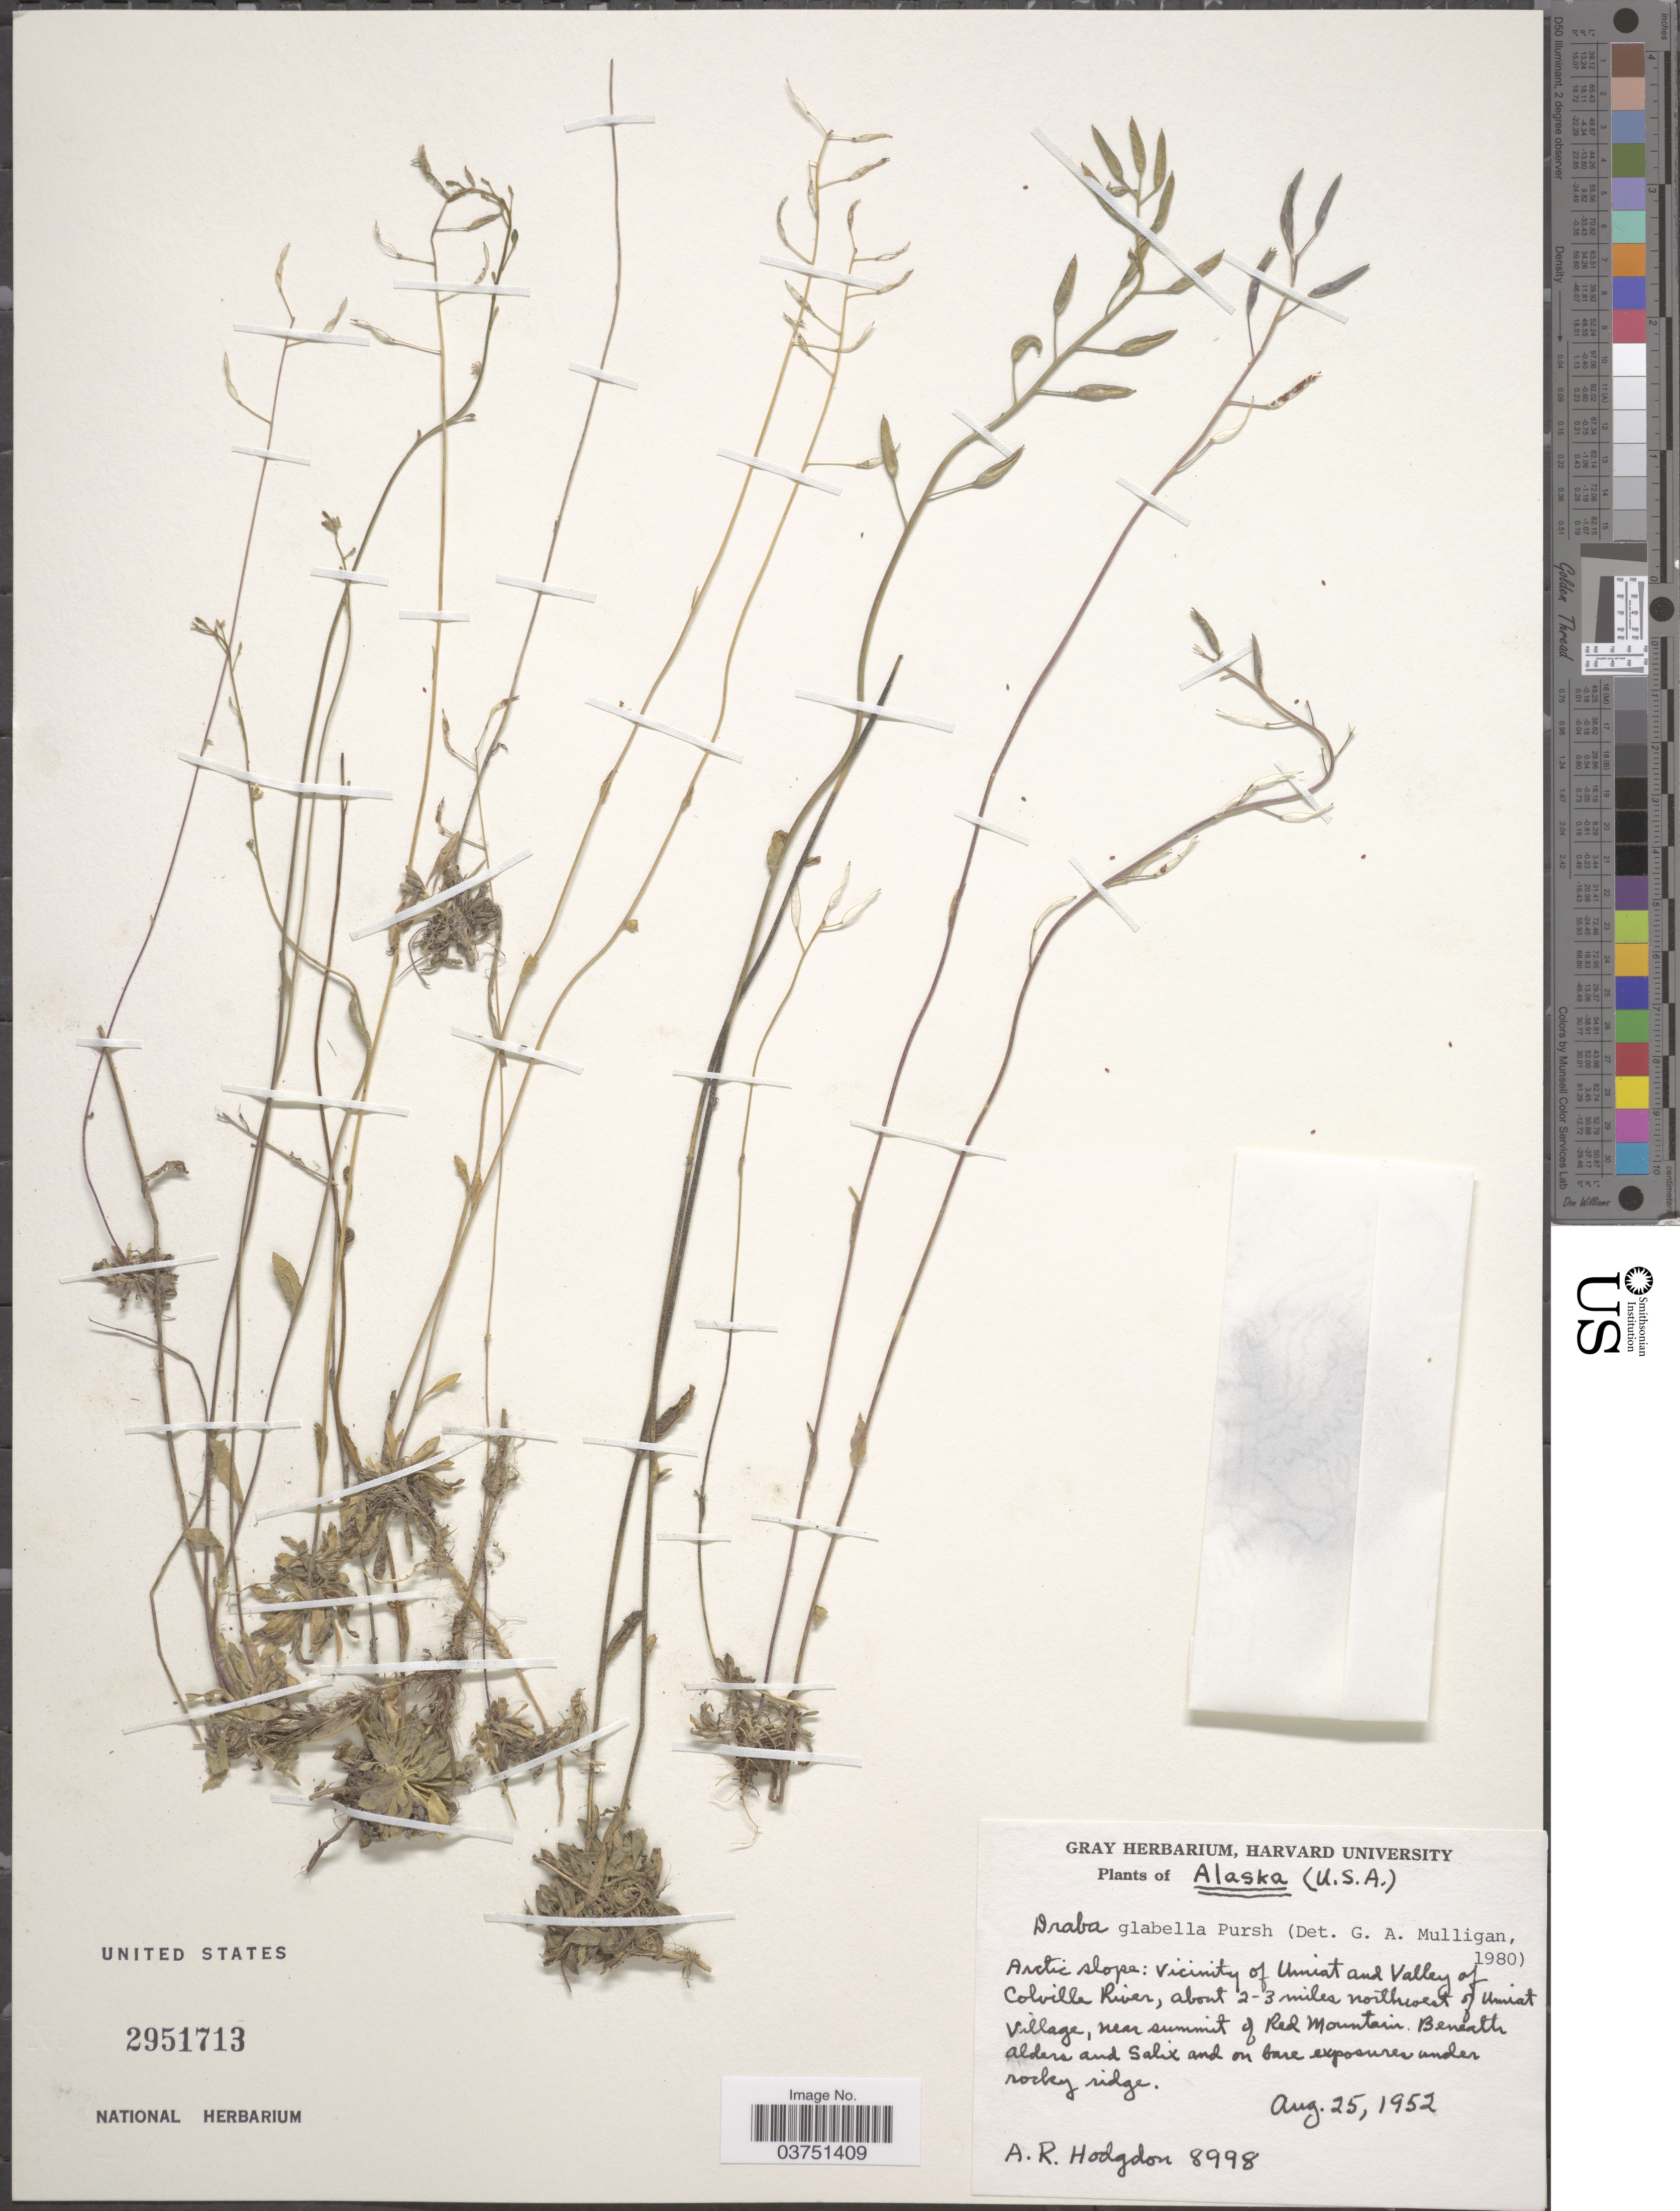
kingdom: Plantae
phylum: Tracheophyta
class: Magnoliopsida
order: Brassicales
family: Brassicaceae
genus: Draba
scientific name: Draba glabella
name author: Pursh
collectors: A. R. Hodgdon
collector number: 8998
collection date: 1952-08-25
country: United States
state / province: Alaska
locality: Arctic slope: Vicinity of Umiat and Valley of Colville River, about 2-3 miles northwest of Umiat Village, near summit of Red Mountain.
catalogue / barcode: US 2951713